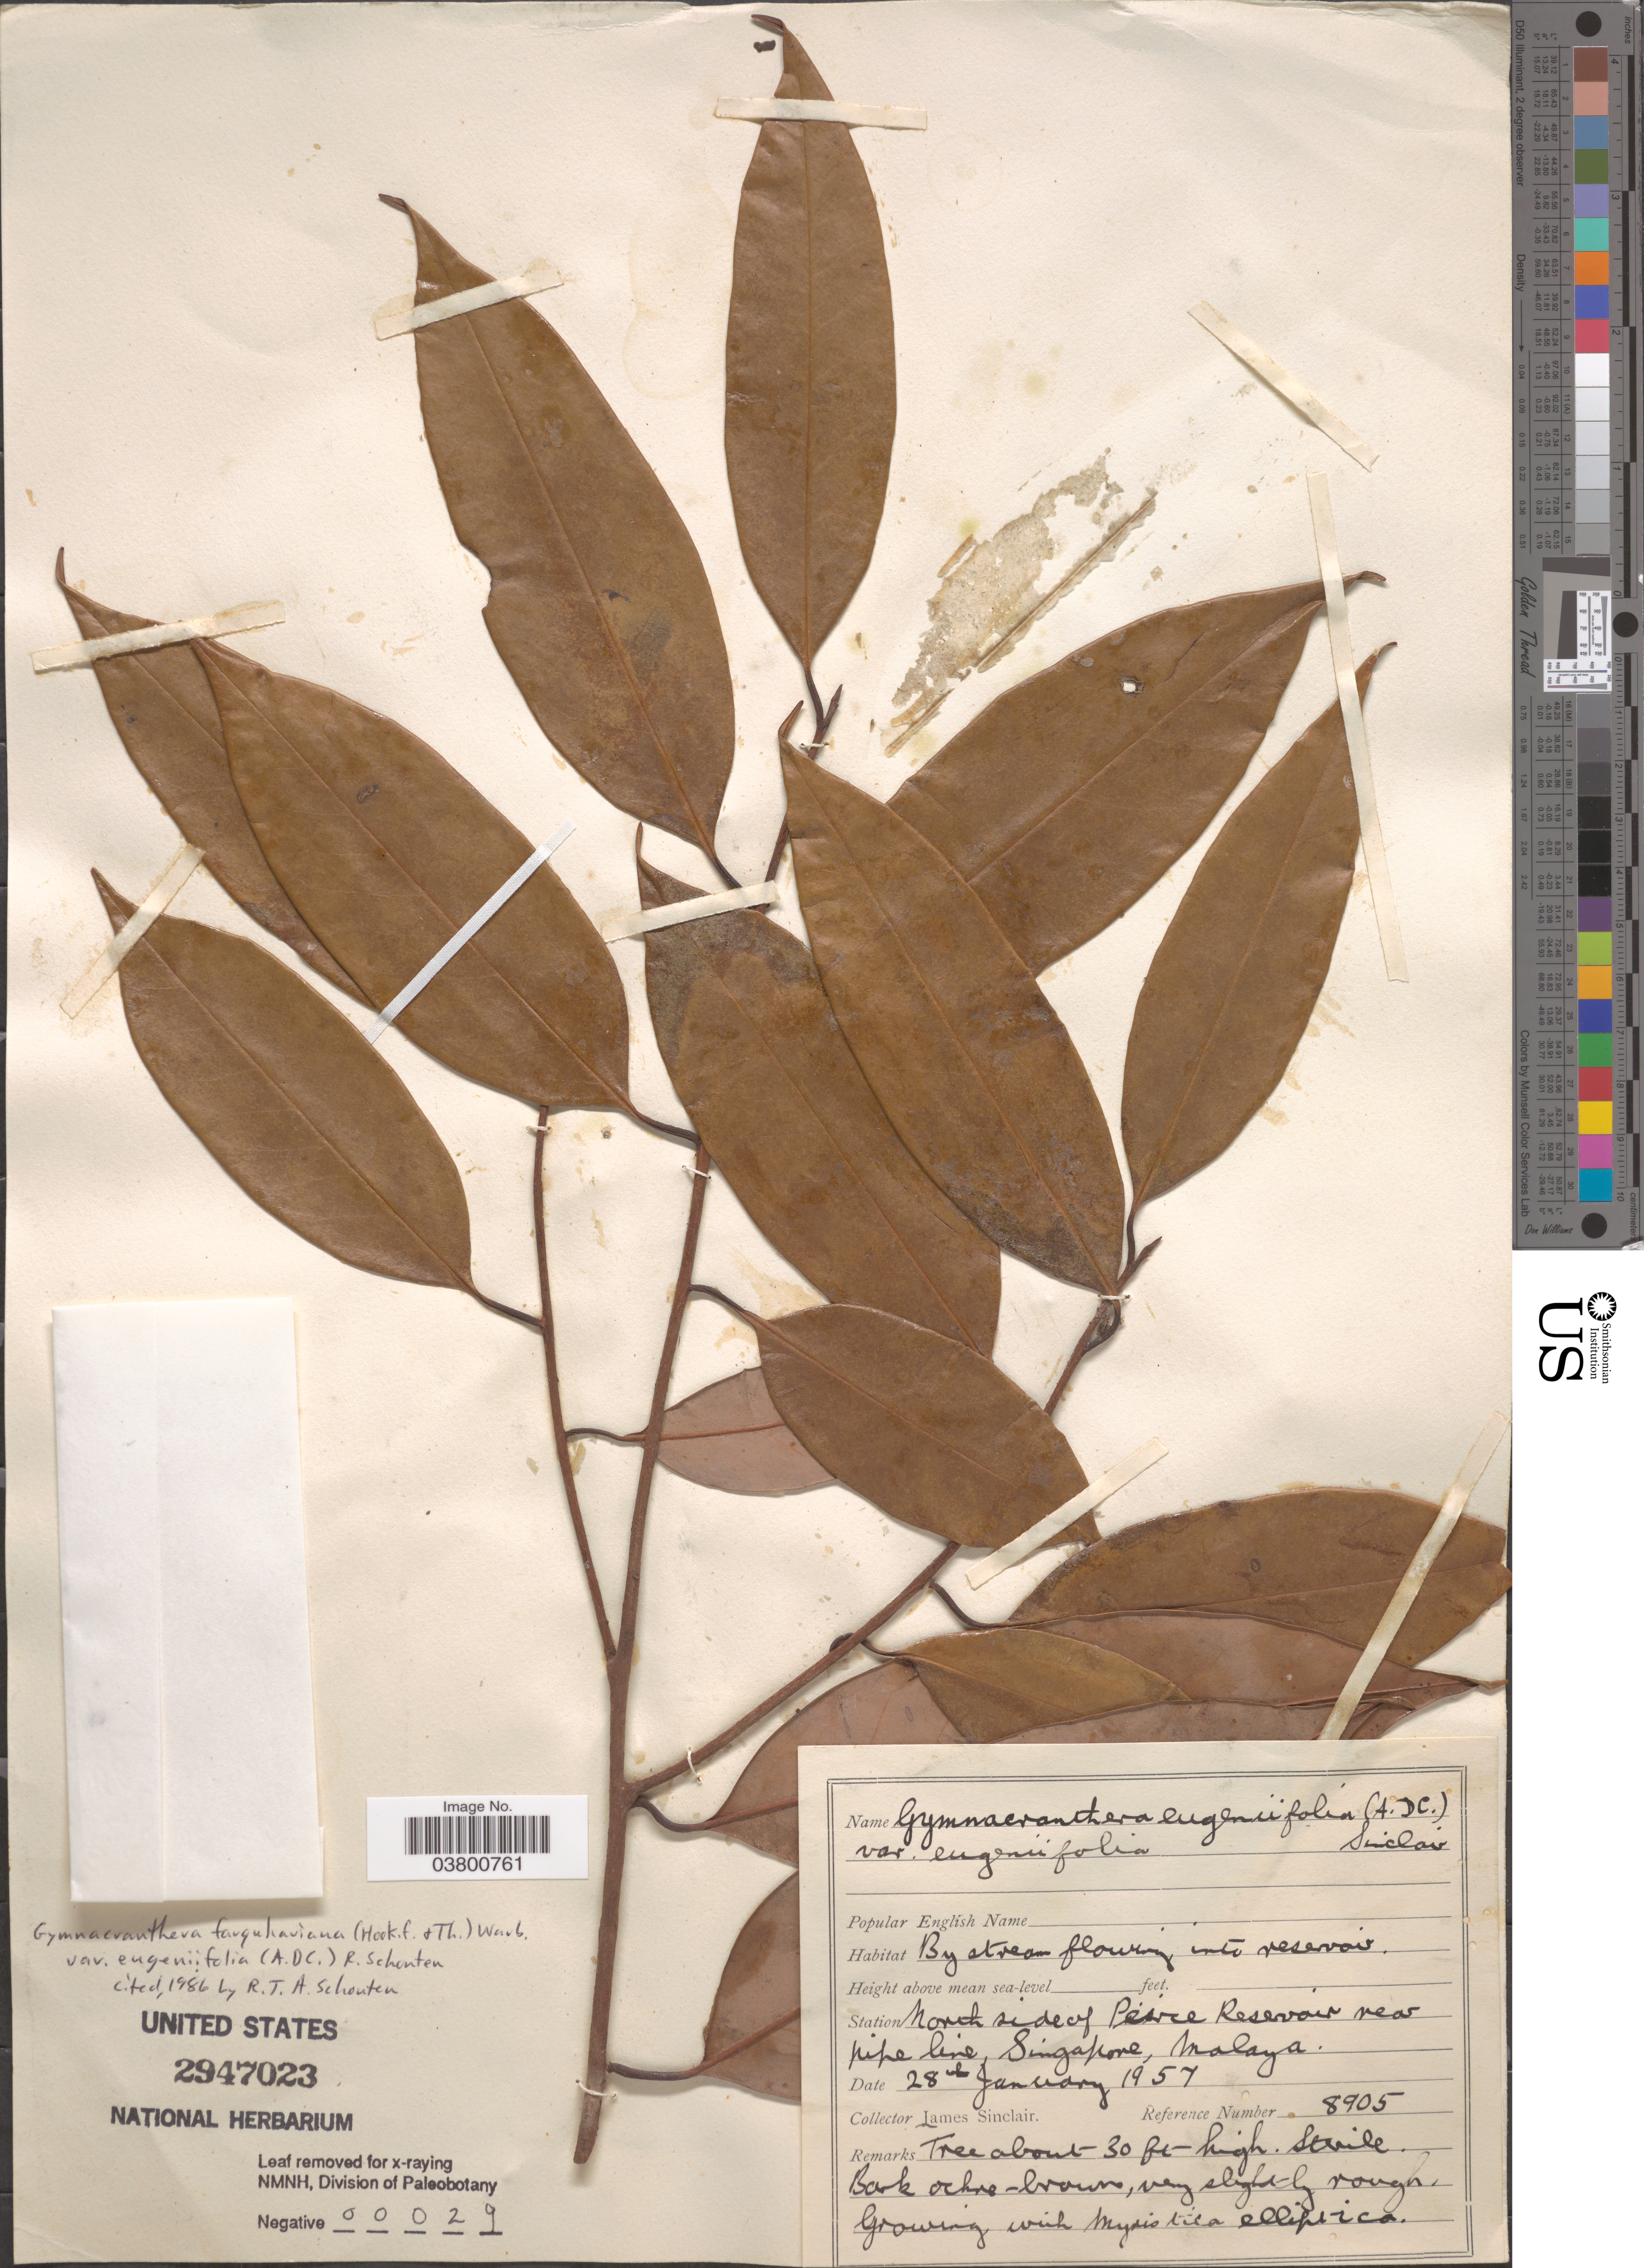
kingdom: Plantae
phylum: Tracheophyta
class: Magnoliopsida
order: Magnoliales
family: Myristicaceae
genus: Gymnacranthera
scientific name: Gymnacranthera farquhariana var. eugeniifolia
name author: (A. DC.) R.T.A. Schouten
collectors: J. Sinclair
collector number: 8905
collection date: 1957-01-28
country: Singapore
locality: Station North side of Peirce Reservoir near pipe line, Malaya.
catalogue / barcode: US 2947023